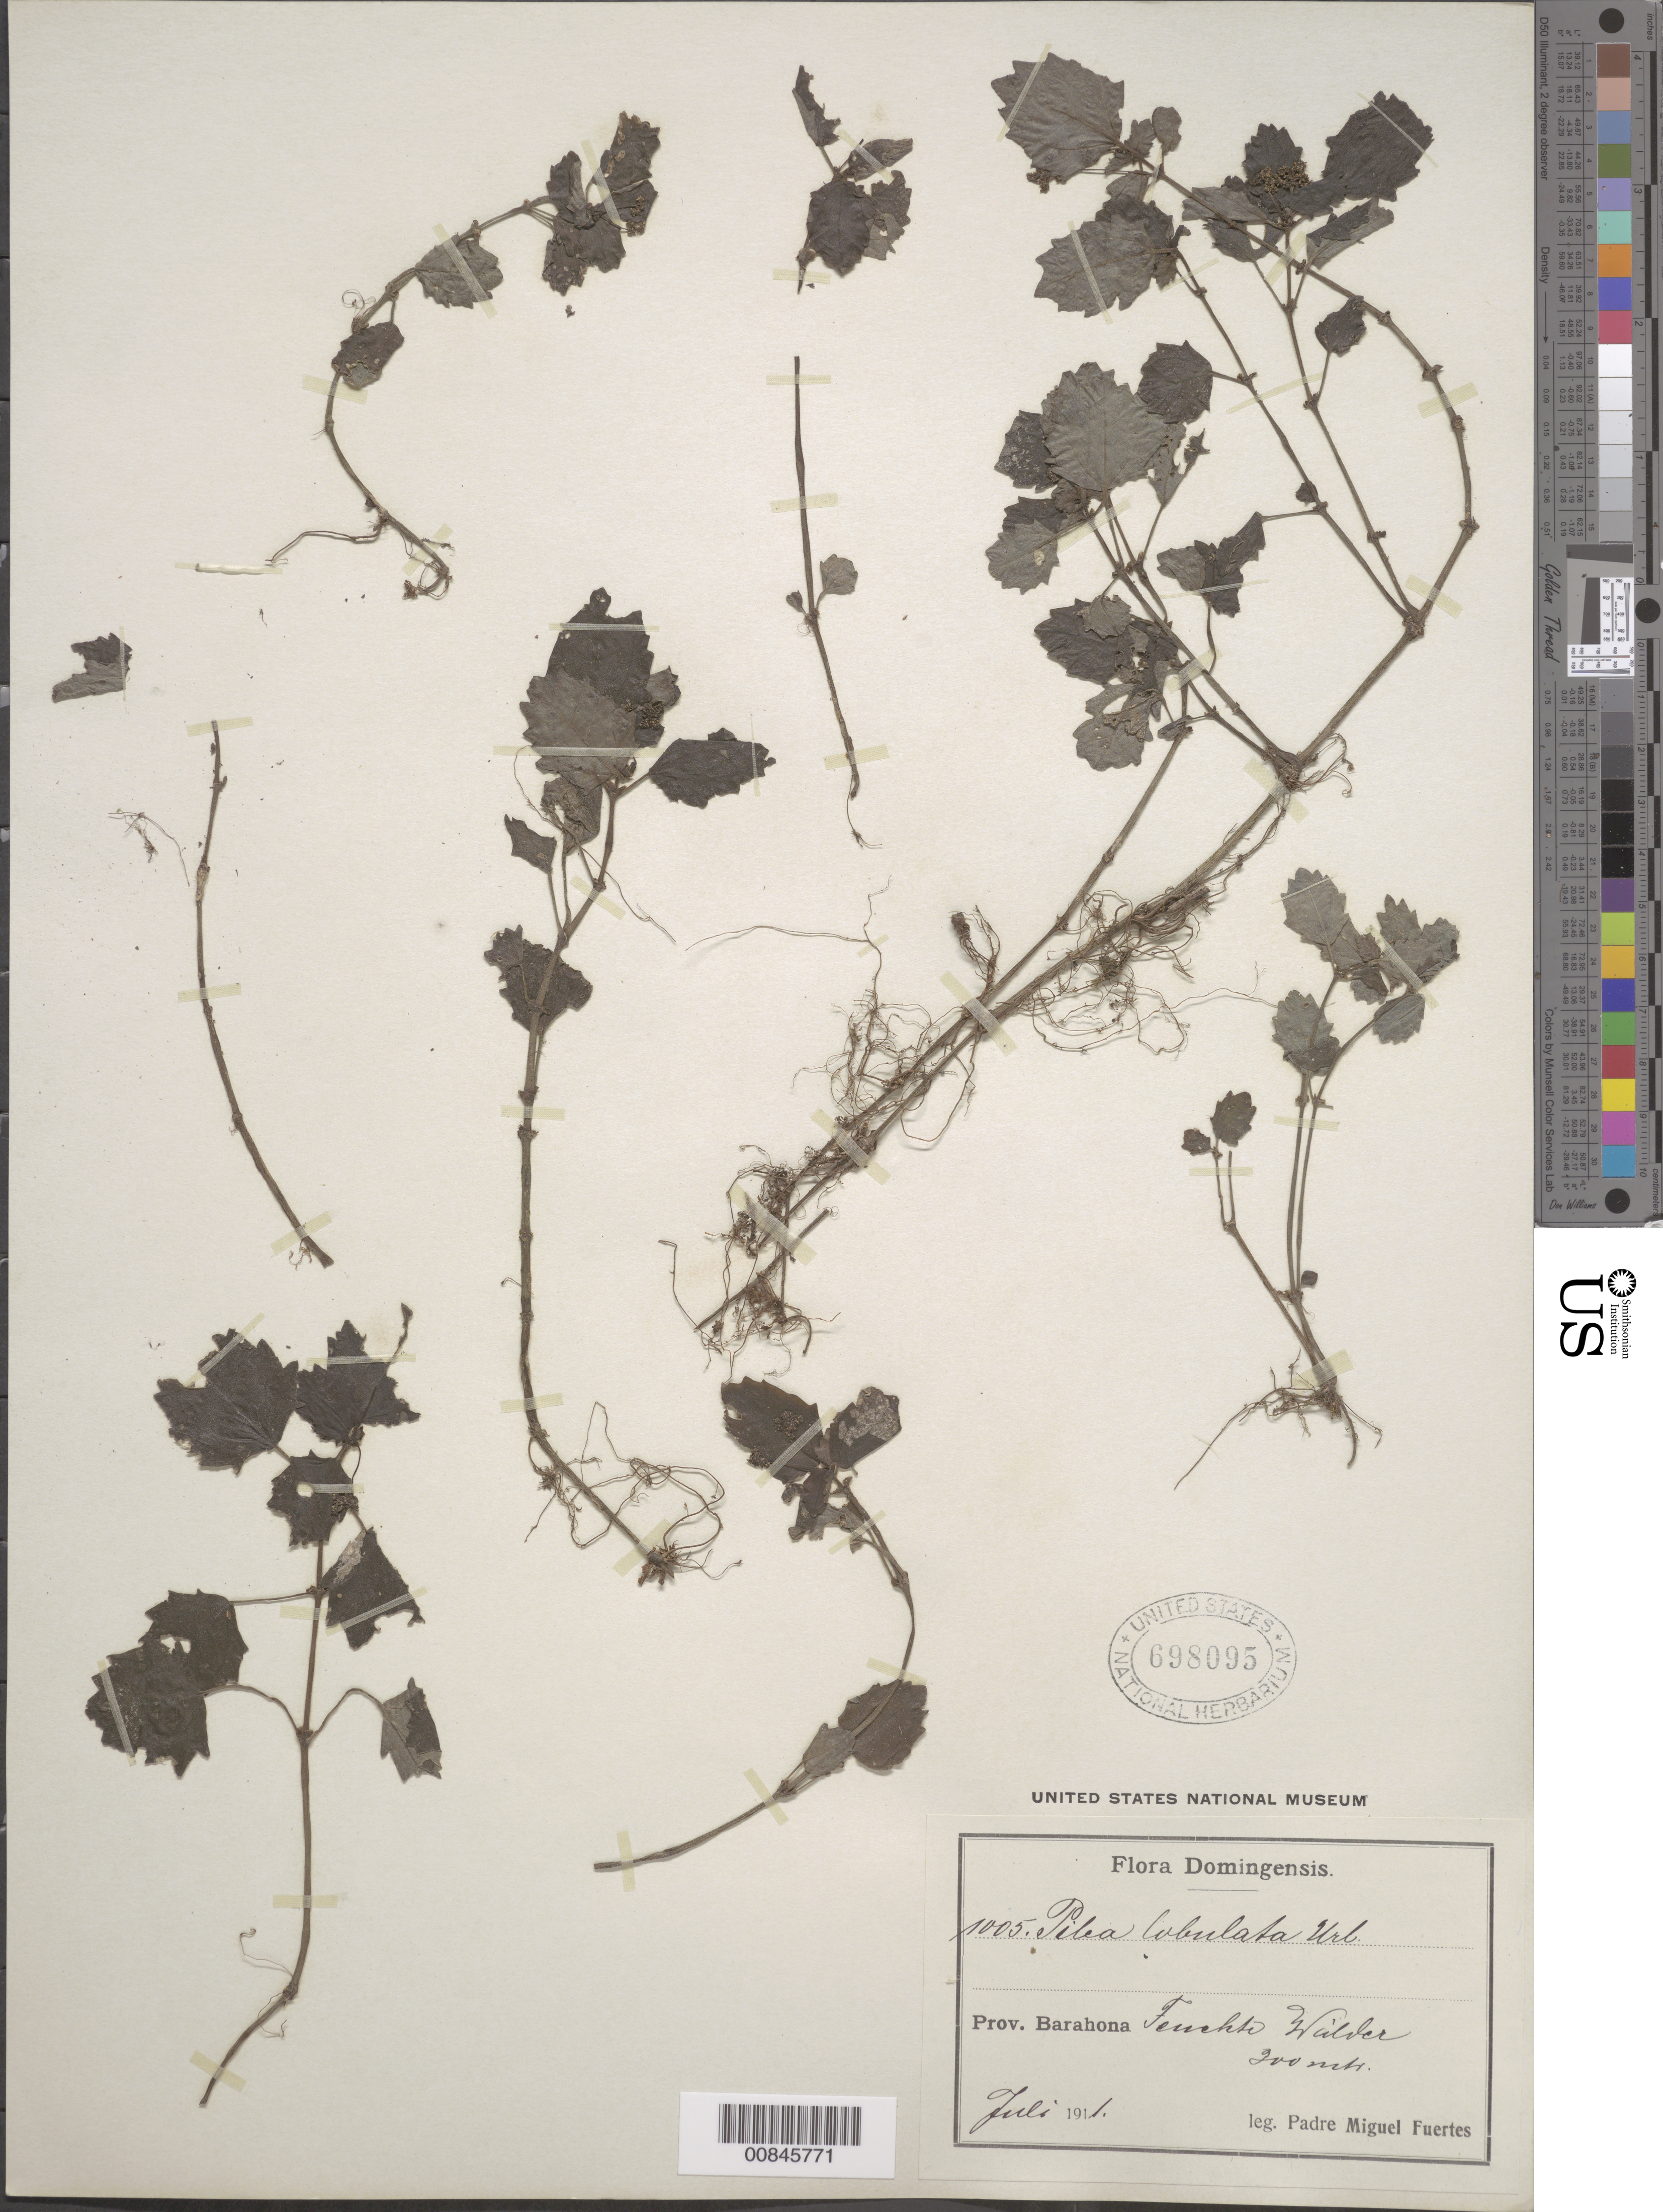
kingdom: Plantae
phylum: Tracheophyta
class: Magnoliopsida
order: Rosales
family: Urticaceae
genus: Pilea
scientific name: Pilea lobulata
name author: Urb.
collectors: M. D. Fuertes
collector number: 1005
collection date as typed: Jul 1911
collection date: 1911-07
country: Dominican Republic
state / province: Barahona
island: Hispaniola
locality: Barahona.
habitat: Feucht Wälder.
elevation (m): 200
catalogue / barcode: US 698095